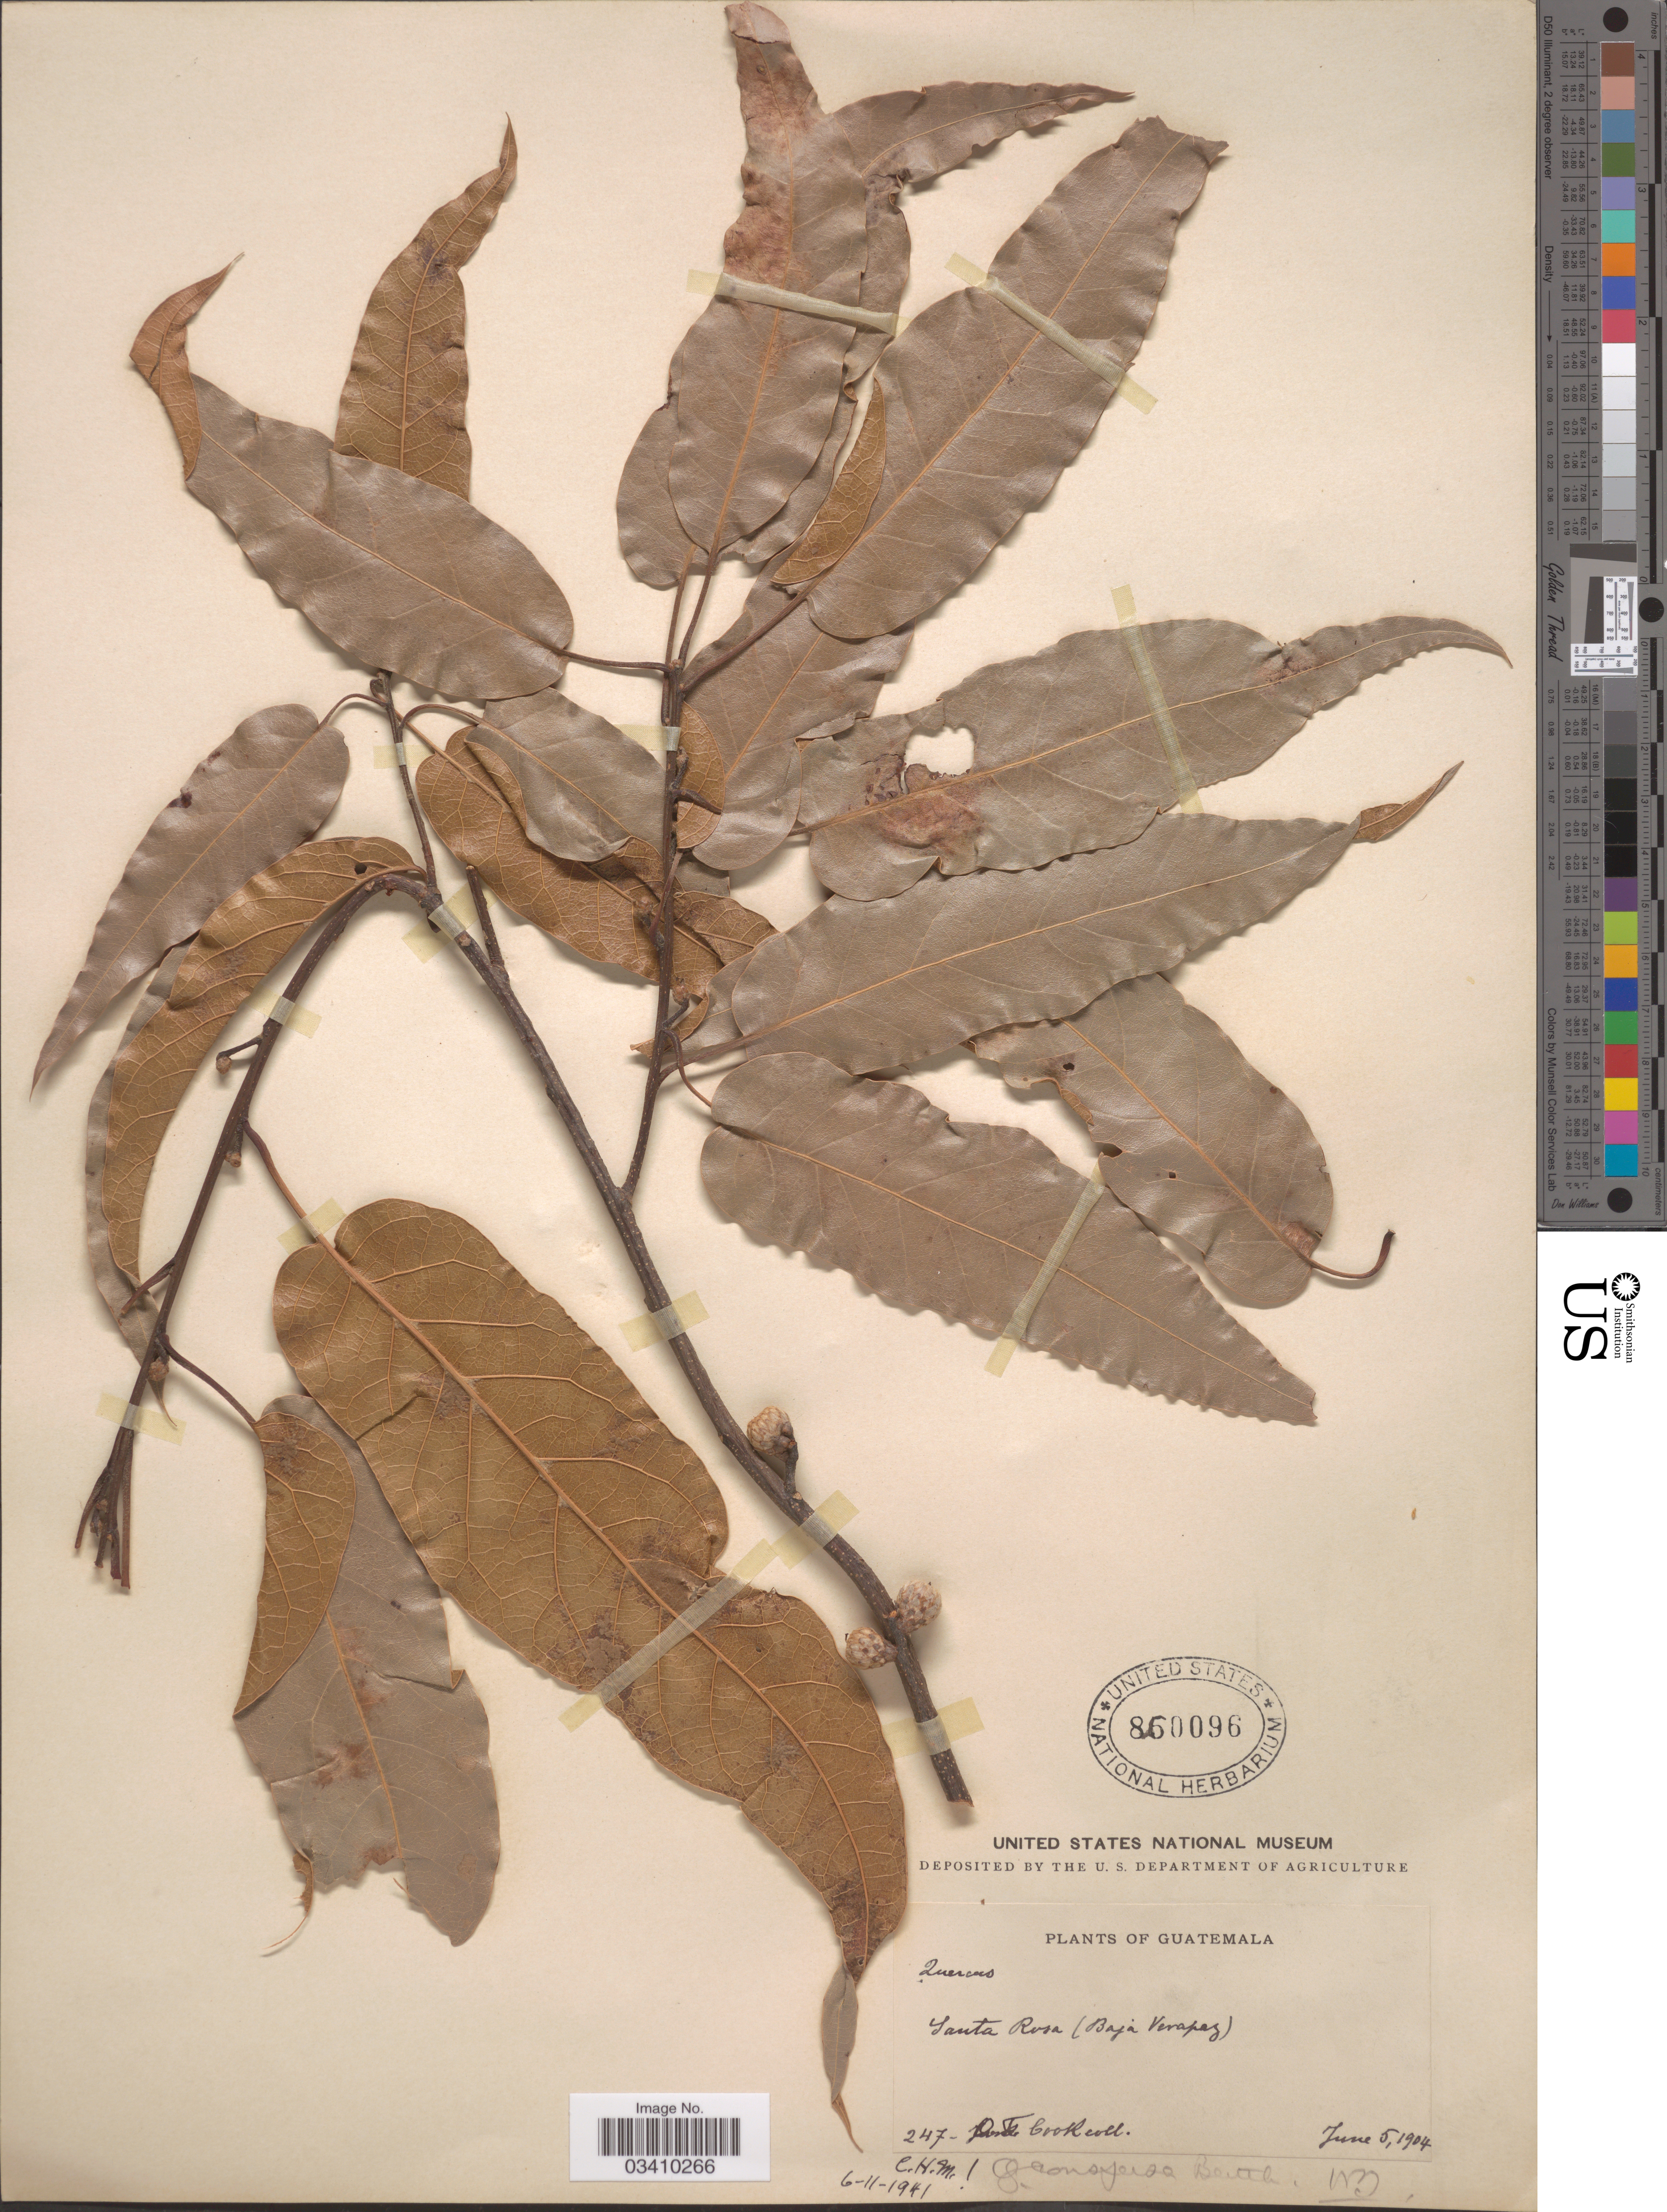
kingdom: Plantae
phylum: Tracheophyta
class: Magnoliopsida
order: Fagales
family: Fagaceae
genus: Quercus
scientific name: Quercus conspersa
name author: Benth.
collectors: O. F. Cook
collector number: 247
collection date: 1904-06-05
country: Guatemala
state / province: Baja Verapaz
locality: Santa Rosa.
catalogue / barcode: US 860096